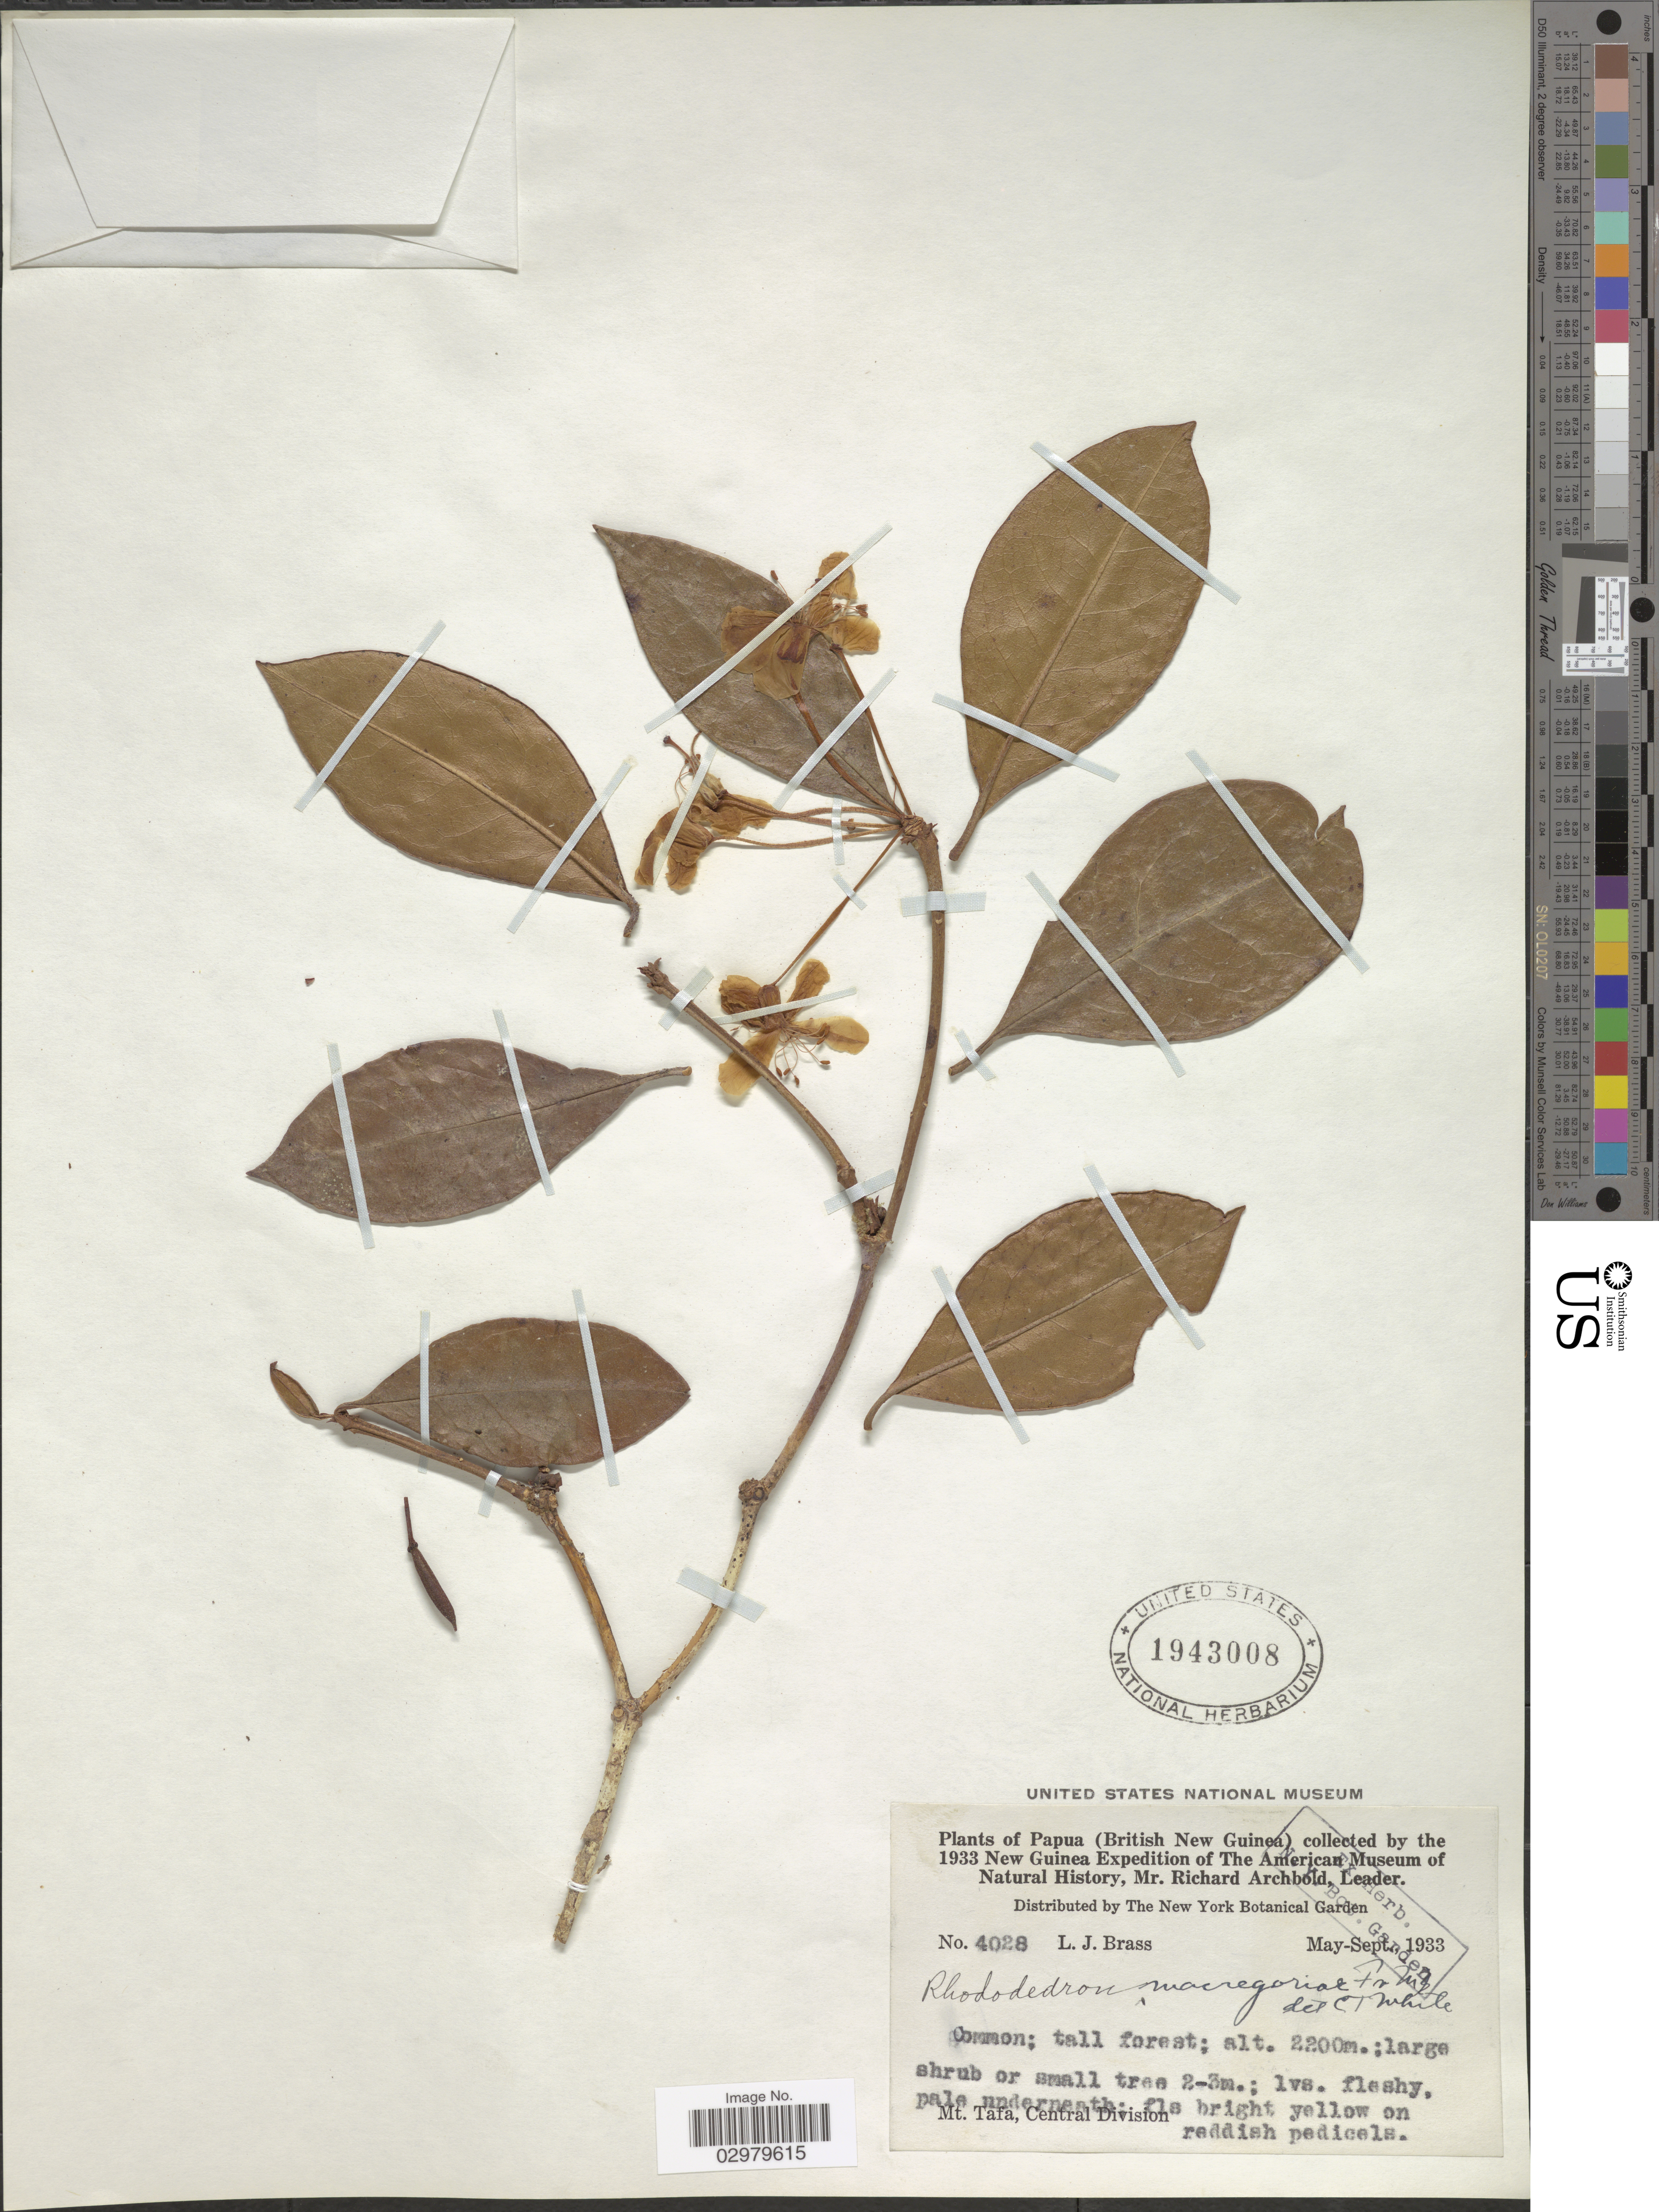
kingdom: Plantae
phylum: Tracheophyta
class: Magnoliopsida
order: Ericales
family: Ericaceae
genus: Rhododendron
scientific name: Rhododendron macgregoriae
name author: F. Muell.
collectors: L. J. Brass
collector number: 4028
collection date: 1933-05/1933-09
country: Papua New Guinea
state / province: Central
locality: Papua (British New Guinea). Mt. Tafa, Central Division.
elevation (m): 2200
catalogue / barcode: US 1943008